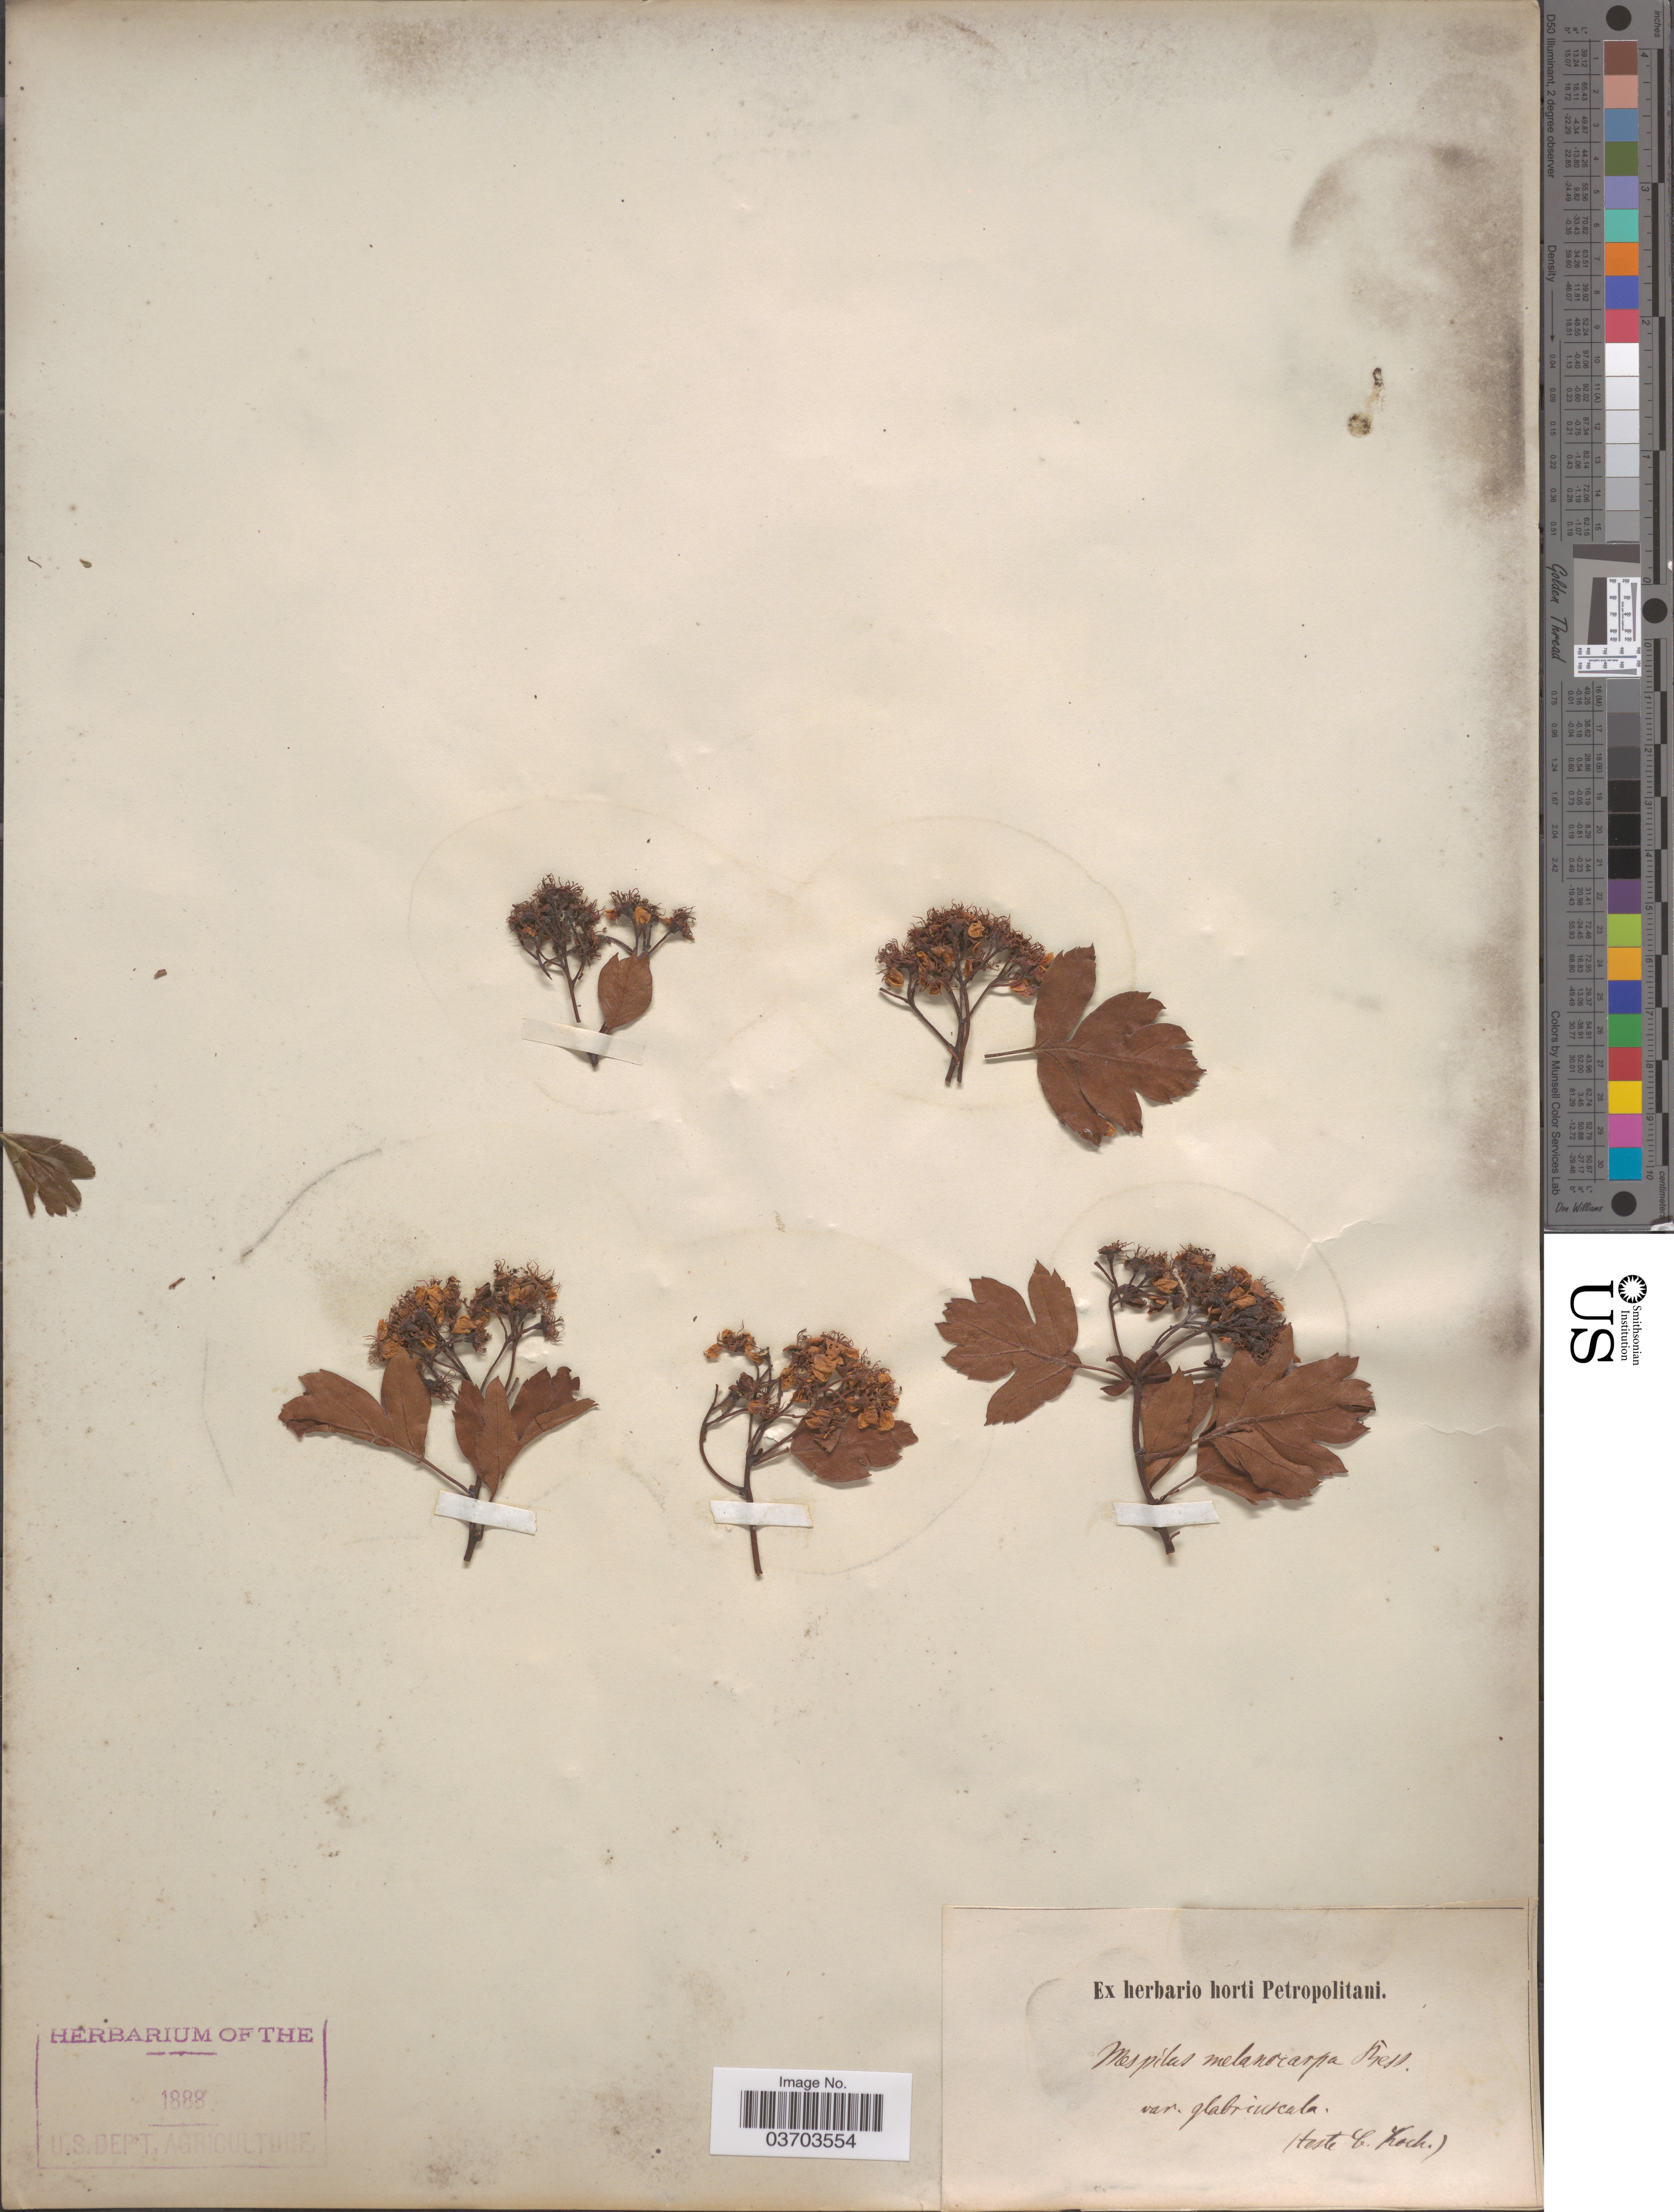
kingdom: Plantae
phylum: Tracheophyta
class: Magnoliopsida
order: Rosales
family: Rosaceae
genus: Crataegus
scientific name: Crataegus pentagyna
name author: (Willd. ex) Waldst. & Kit.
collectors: C. Koch